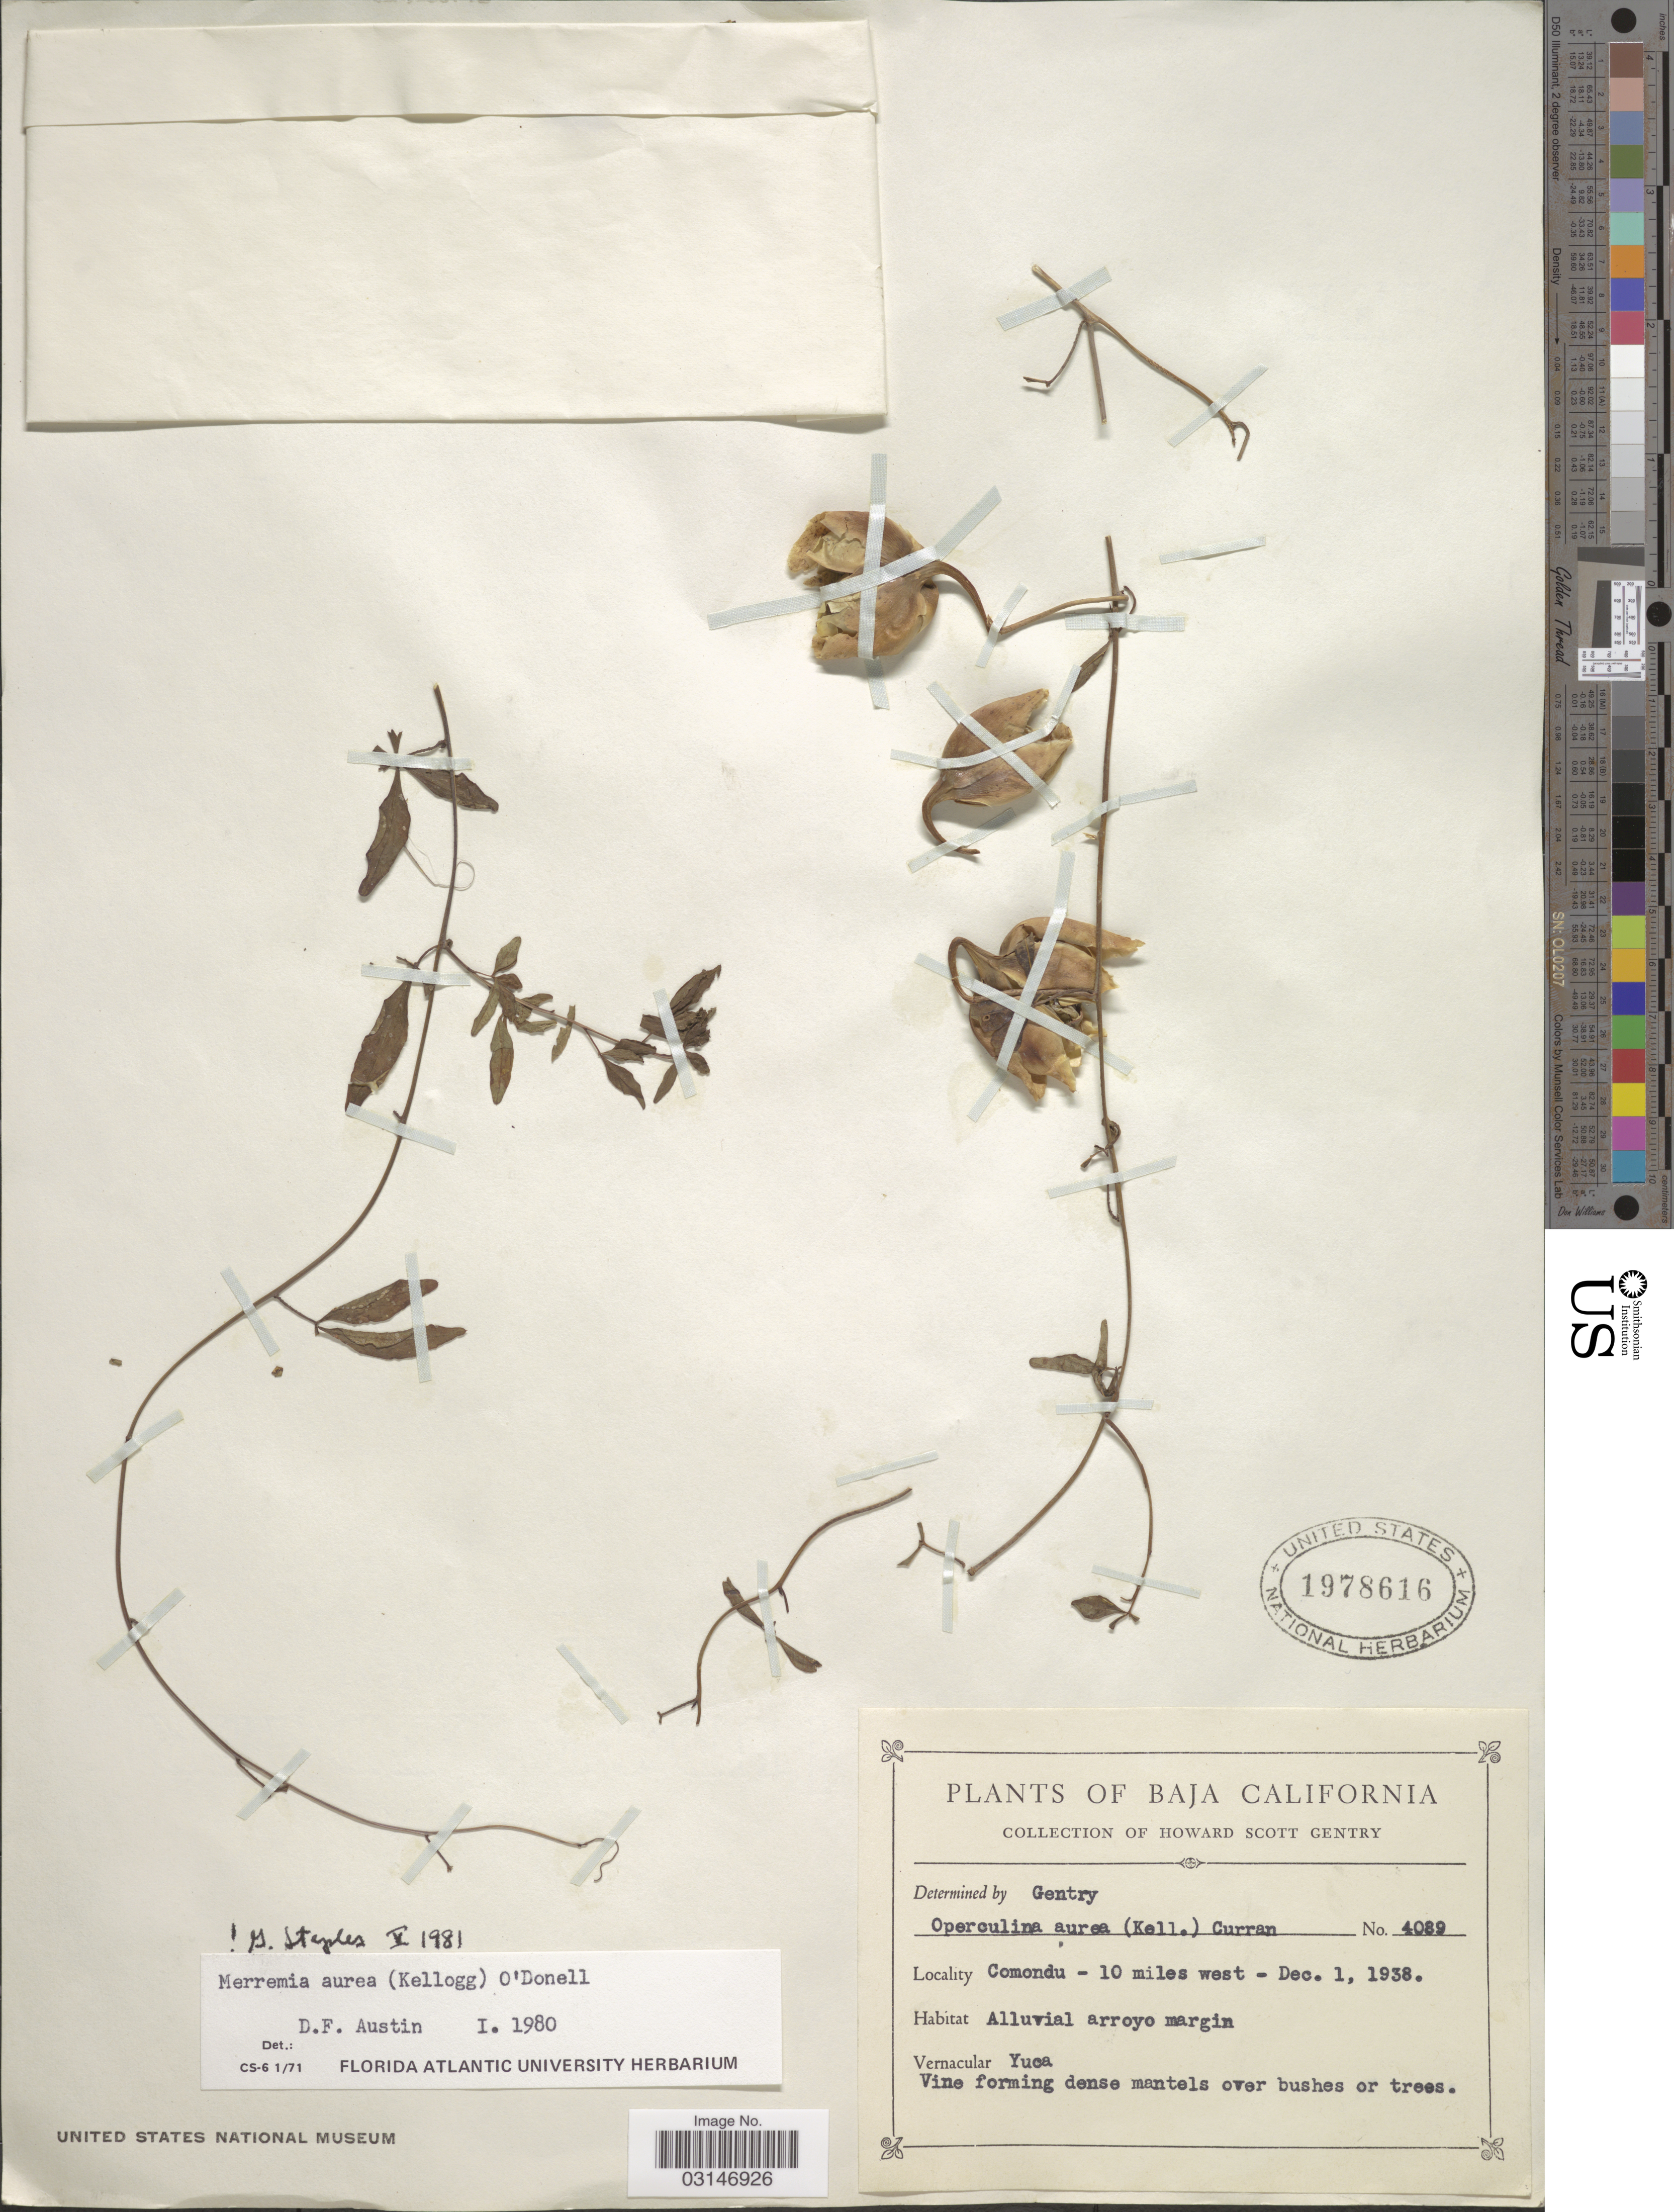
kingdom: Plantae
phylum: Tracheophyta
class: Magnoliopsida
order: Solanales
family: Convolvulaceae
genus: Distimake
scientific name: Distimake aureus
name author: (Kellogg) A. R. Simões & Staples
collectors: H. S. Gentry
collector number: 4089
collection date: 1938-12-01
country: Mexico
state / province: Baja California Sur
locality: Comondu - 10 miles west.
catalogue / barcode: US 1978616